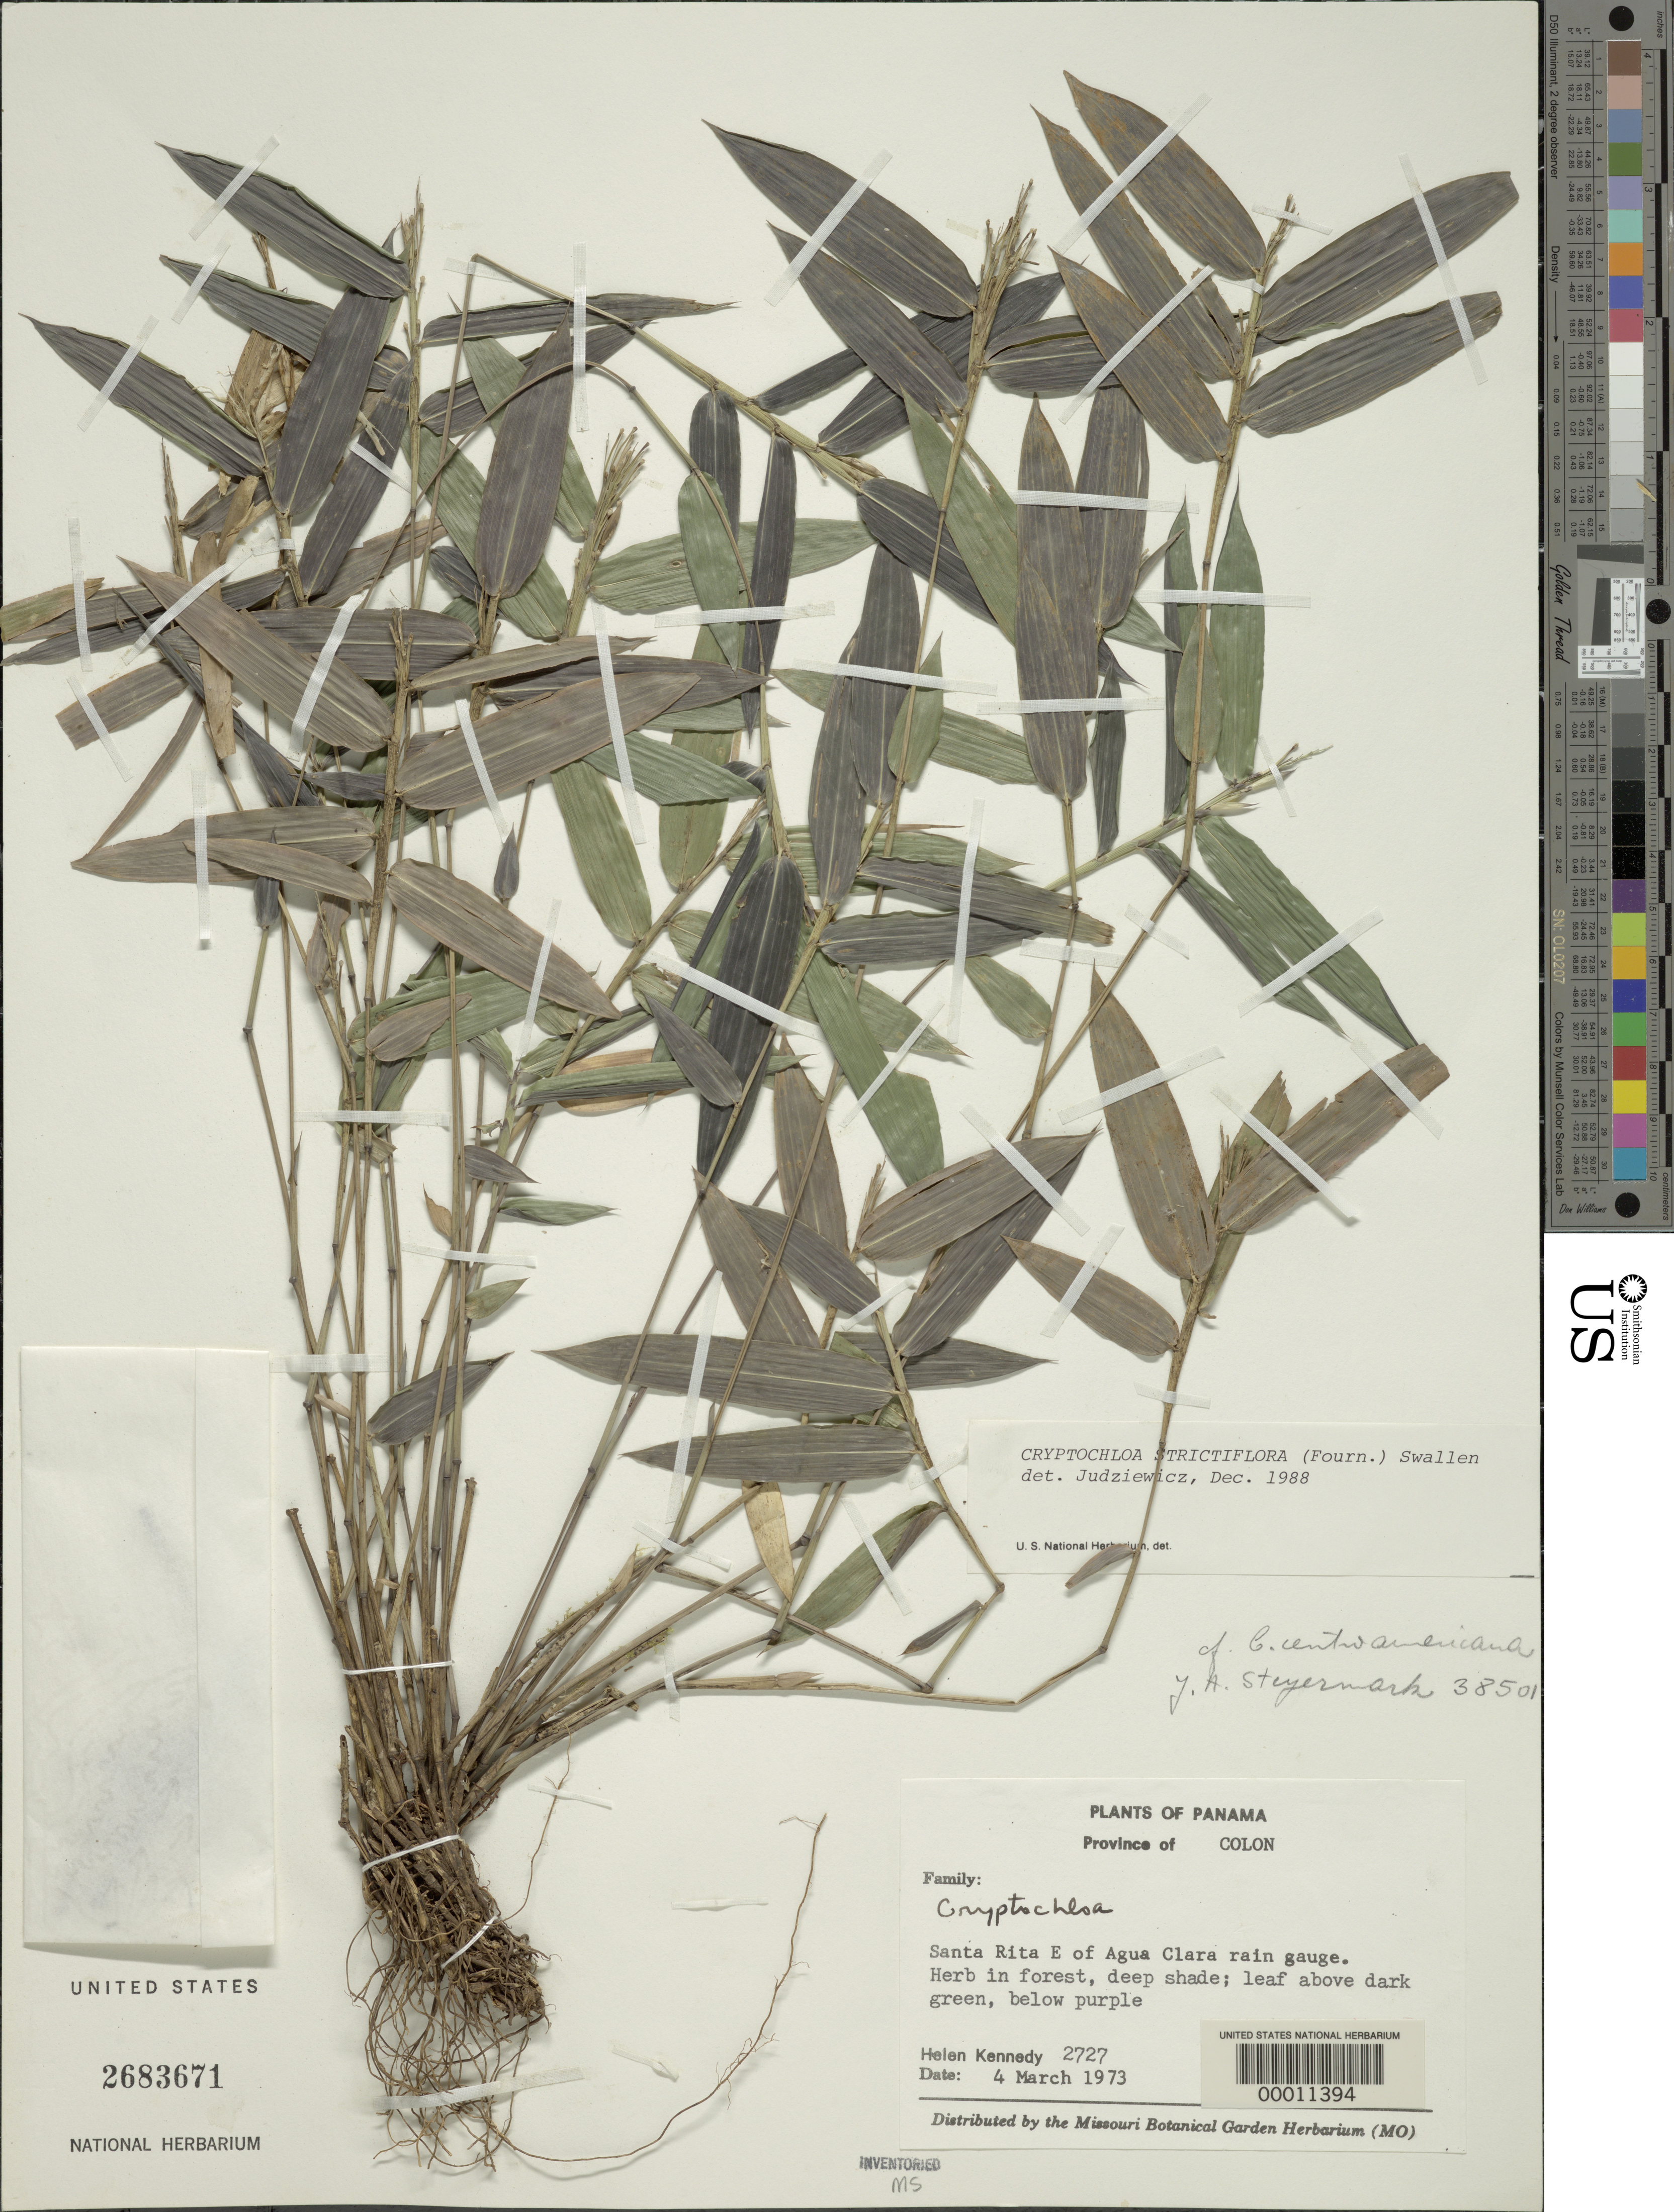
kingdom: Plantae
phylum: Tracheophyta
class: Liliopsida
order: Poales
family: Poaceae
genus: Cryptochloa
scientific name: Cryptochloa sp.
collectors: H. Kennedy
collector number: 2727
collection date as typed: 04 Mar 1973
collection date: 1973-03-04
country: Panama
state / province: Colón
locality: Santa Rita, Agua Clara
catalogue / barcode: US 2683671